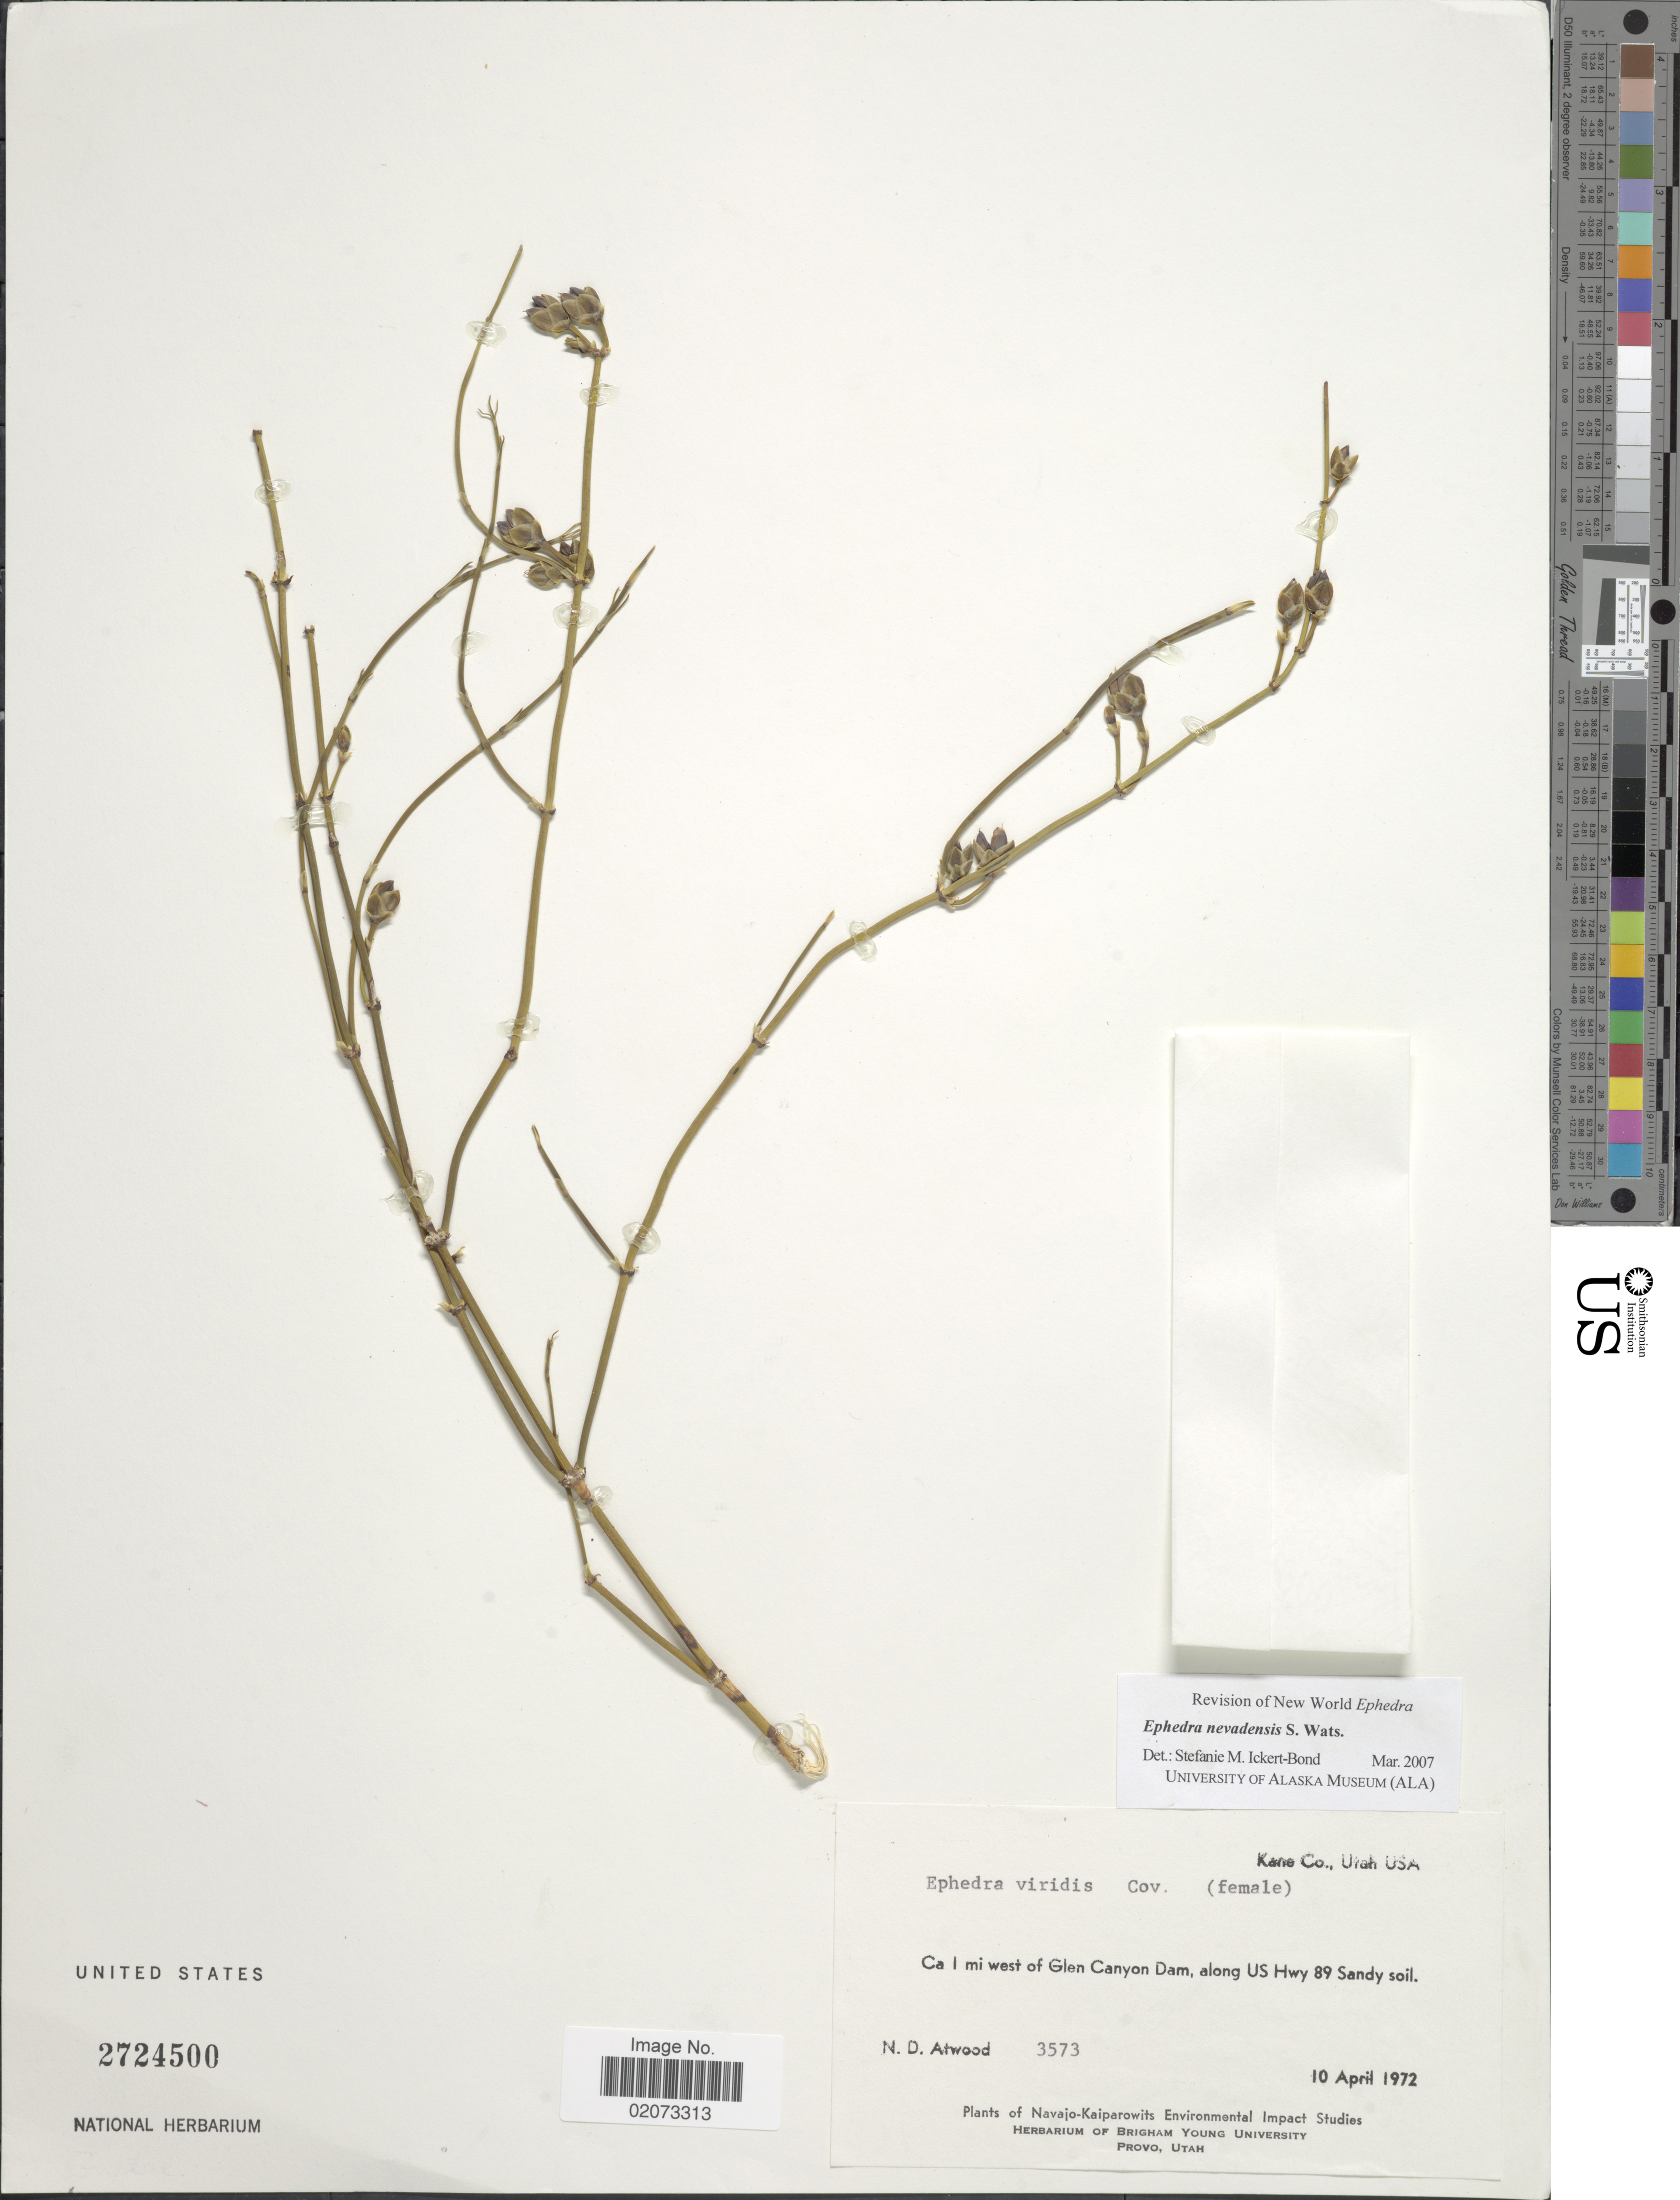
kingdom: Plantae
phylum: Tracheophyta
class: Gnetopsida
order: Ephedrales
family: Ephedraceae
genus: Ephedra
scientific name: Ephedra nevadensis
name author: S. Watson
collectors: N. Atwood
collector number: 3573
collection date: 1972-04-10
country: United States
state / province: Utah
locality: Kane Co., Utah, USA. ca 1 mi west of Glen Canyon Dam, along US Hwy 89 sandy soil.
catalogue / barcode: US 2724500